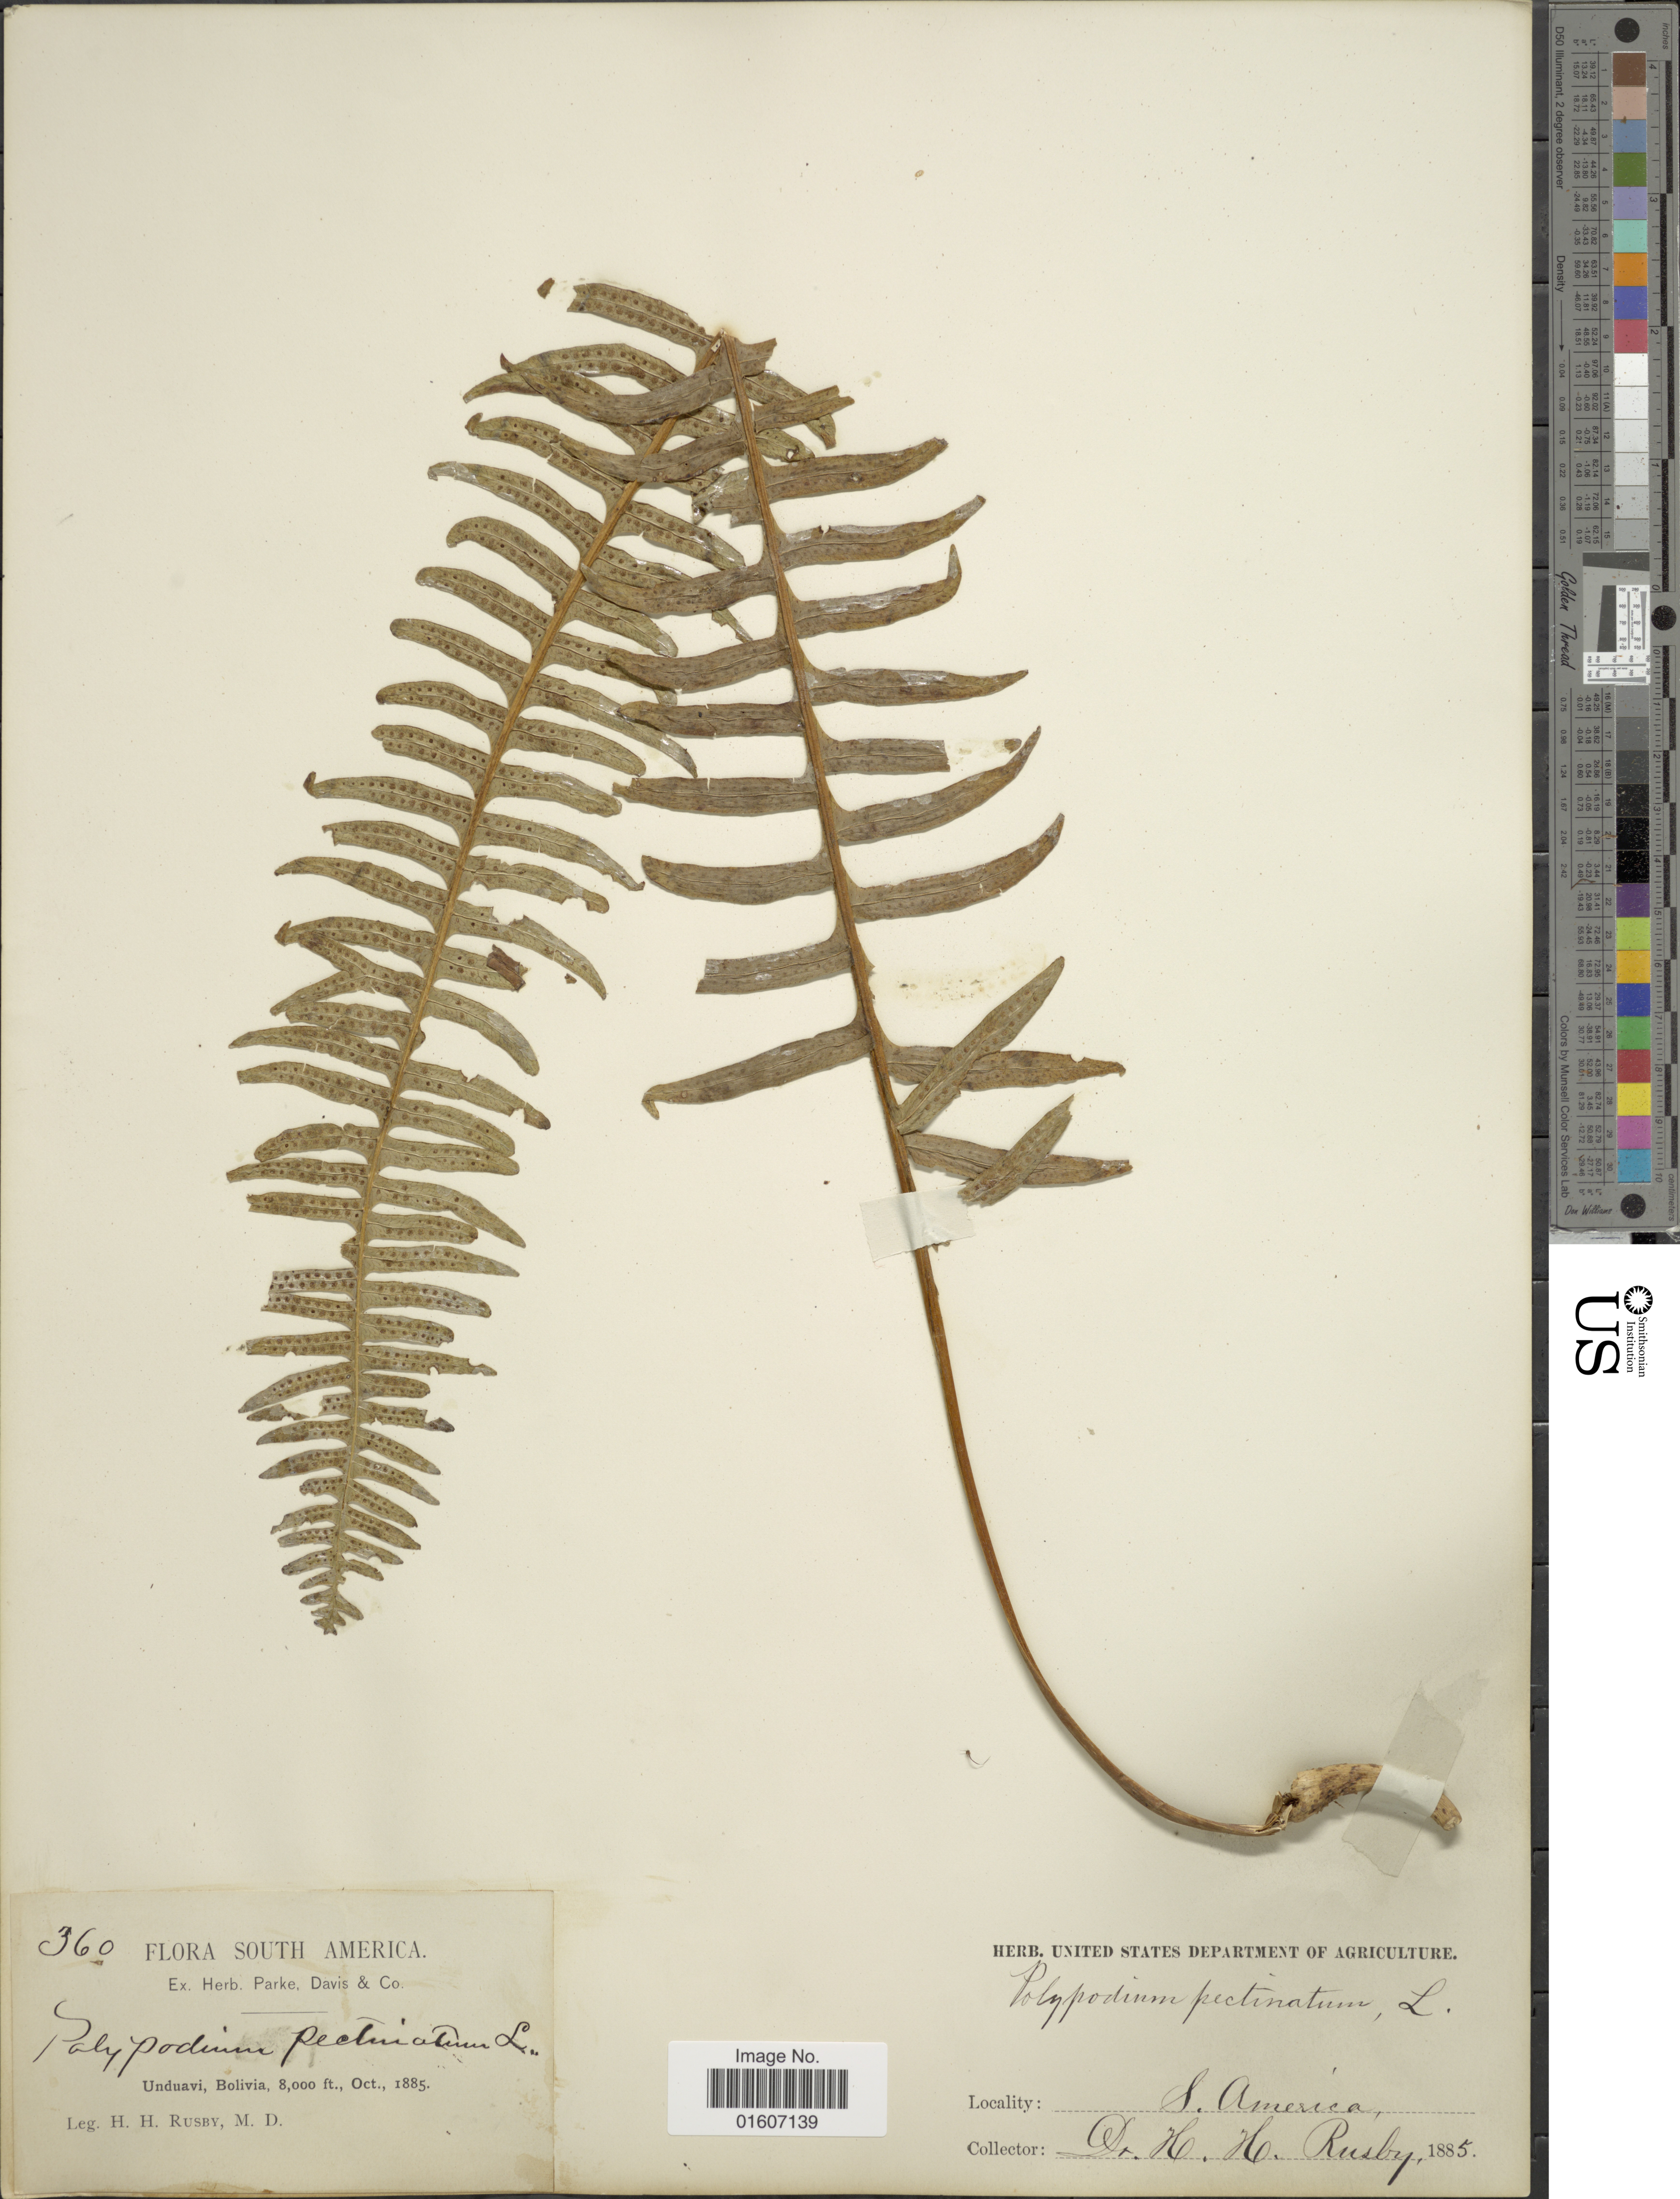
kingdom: Plantae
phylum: Tracheophyta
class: Polypodiopsida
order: Polypodiales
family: Polypodiaceae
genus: Serpocaulon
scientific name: Serpocaulon sp.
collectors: H. H. Rusby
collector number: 360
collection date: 1885-10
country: Bolivia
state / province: La Paz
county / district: Nor Yungas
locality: Unduavi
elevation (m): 2438